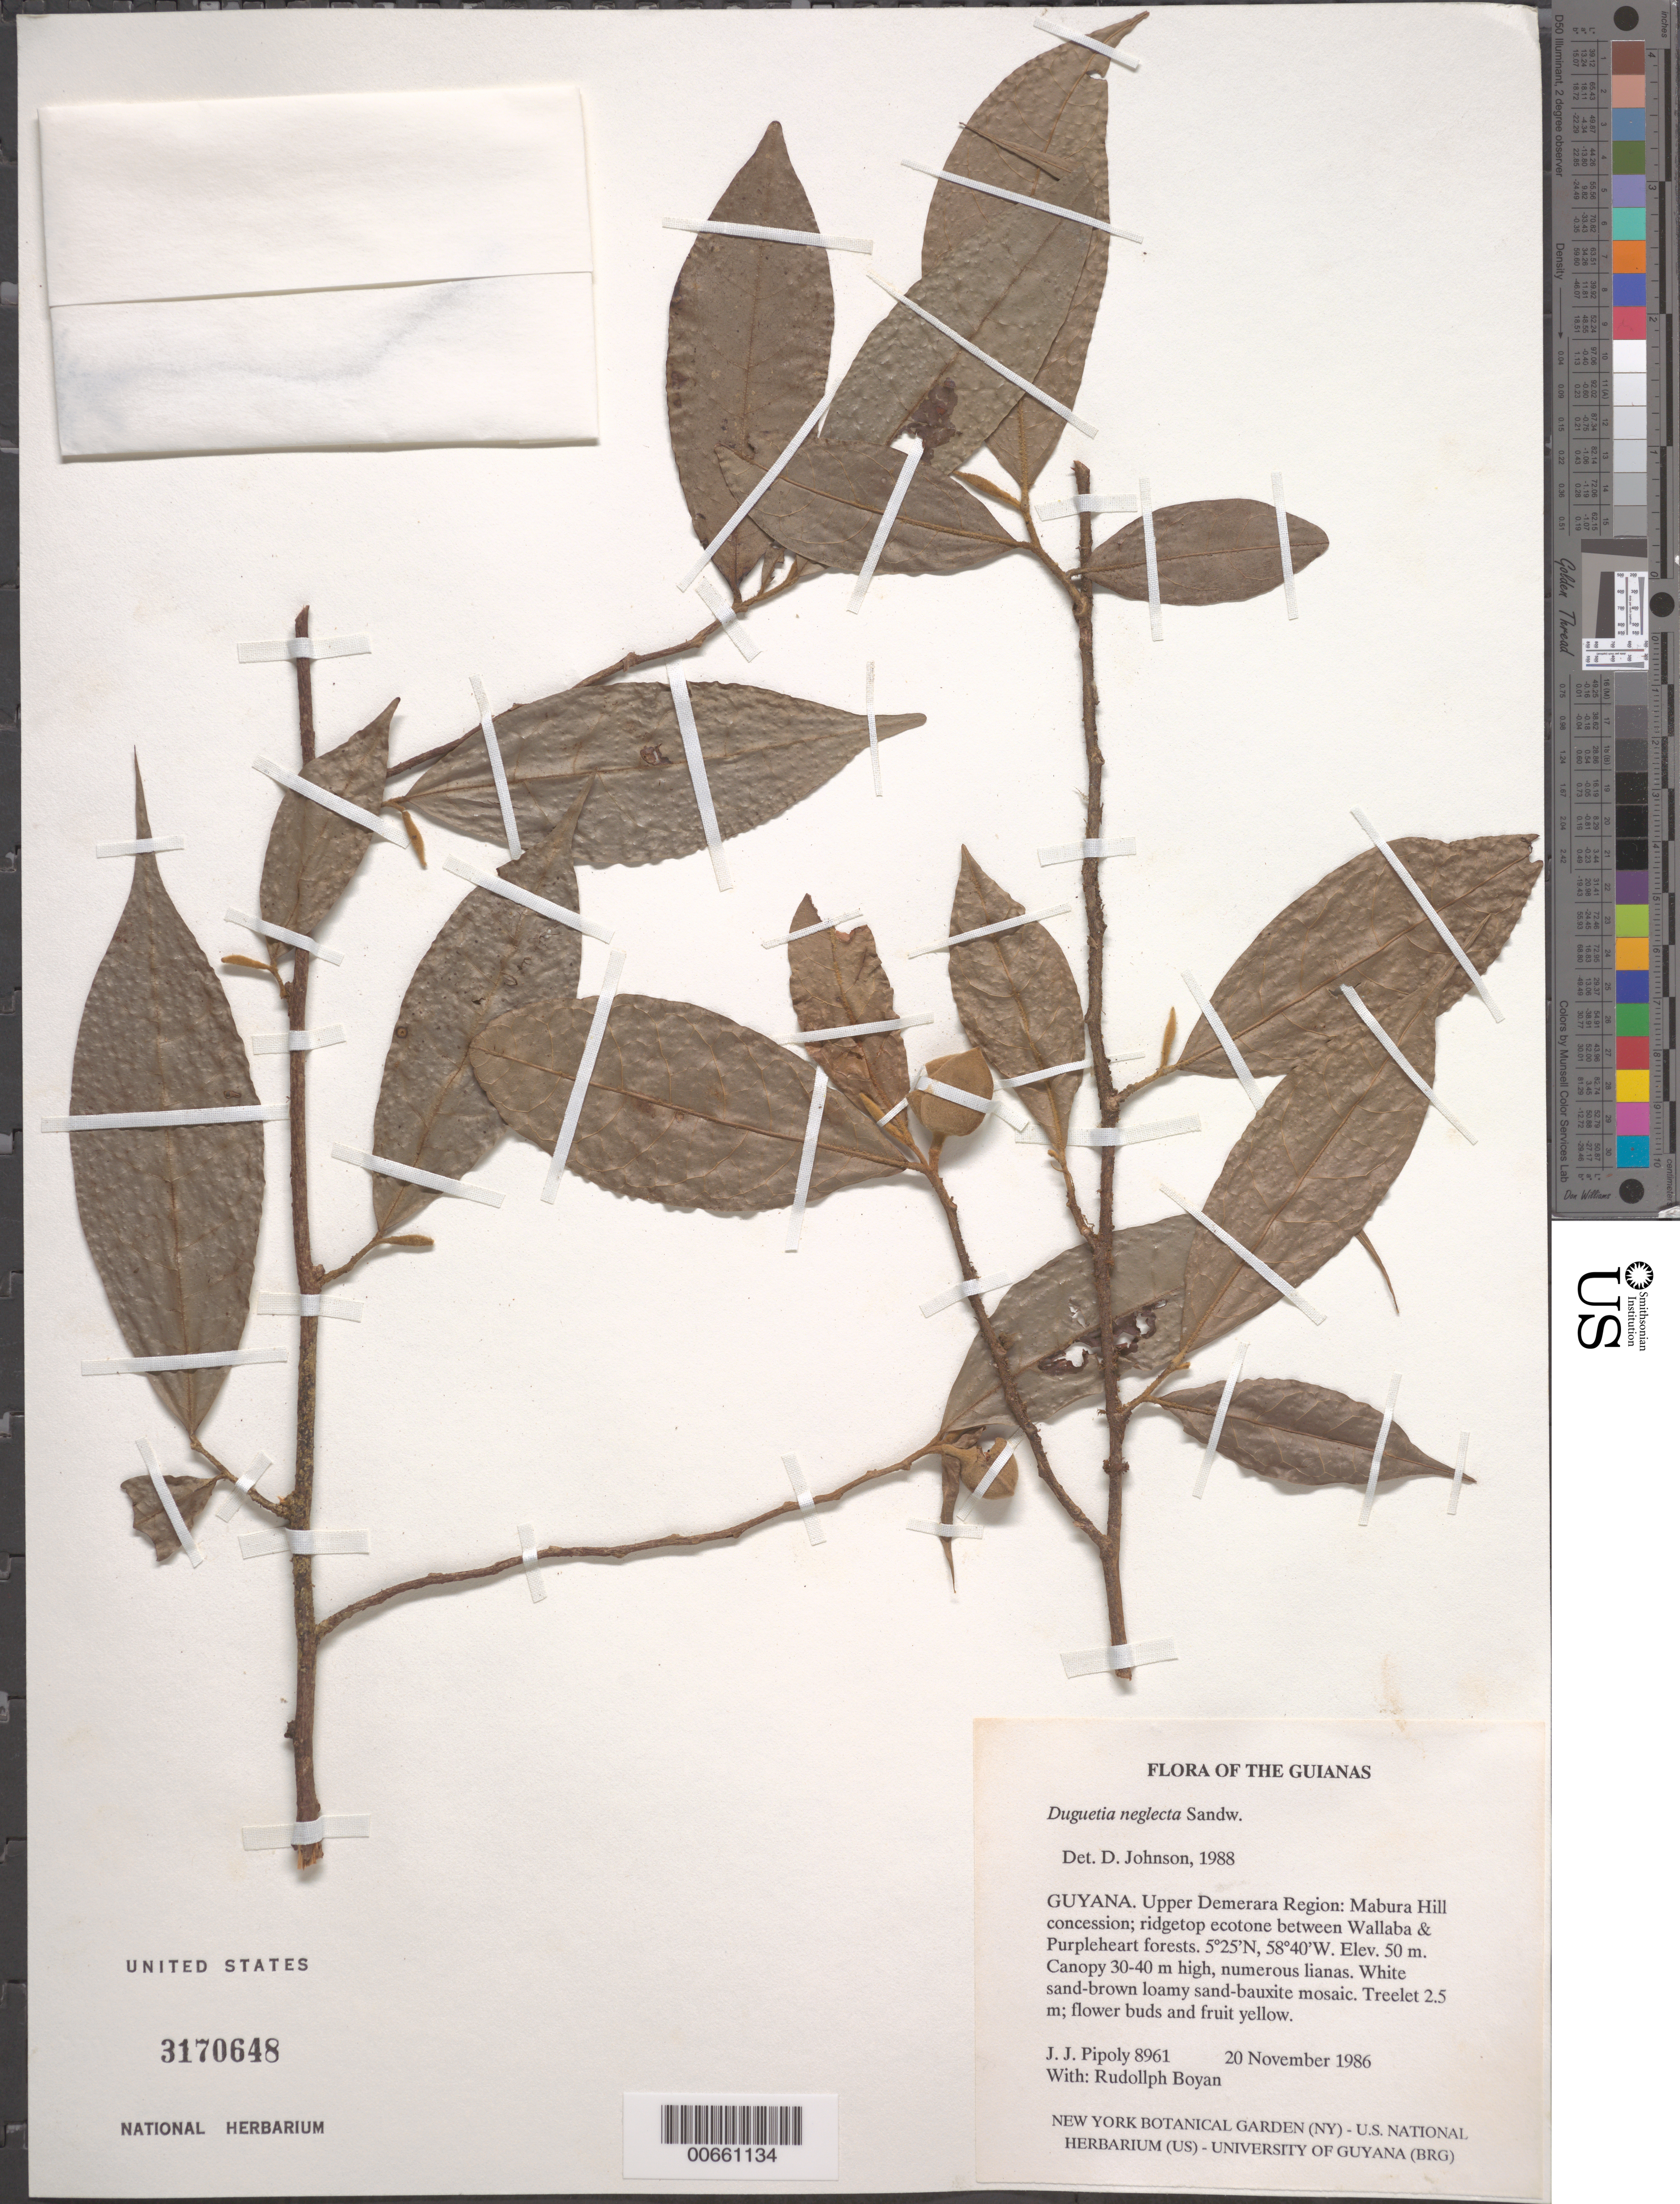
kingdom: Plantae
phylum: Tracheophyta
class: Magnoliopsida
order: Magnoliales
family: Annonaceae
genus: Duguetia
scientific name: Duguetia neglecta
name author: Sandwith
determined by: Johnson, D. M.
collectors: J. J. Pipoly & R. Boyan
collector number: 8961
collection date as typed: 20 November 1986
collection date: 1986-11-20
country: Guyana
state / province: U. Demerara-Berbice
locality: Mabura Hill Timber Concession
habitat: Ridgetop ecotone between Kakaralli- Wallaba & Purpleheart- Morabukea forest. White sand, brown loamy sand-bauxite mosaic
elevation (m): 50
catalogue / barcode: US 3170648